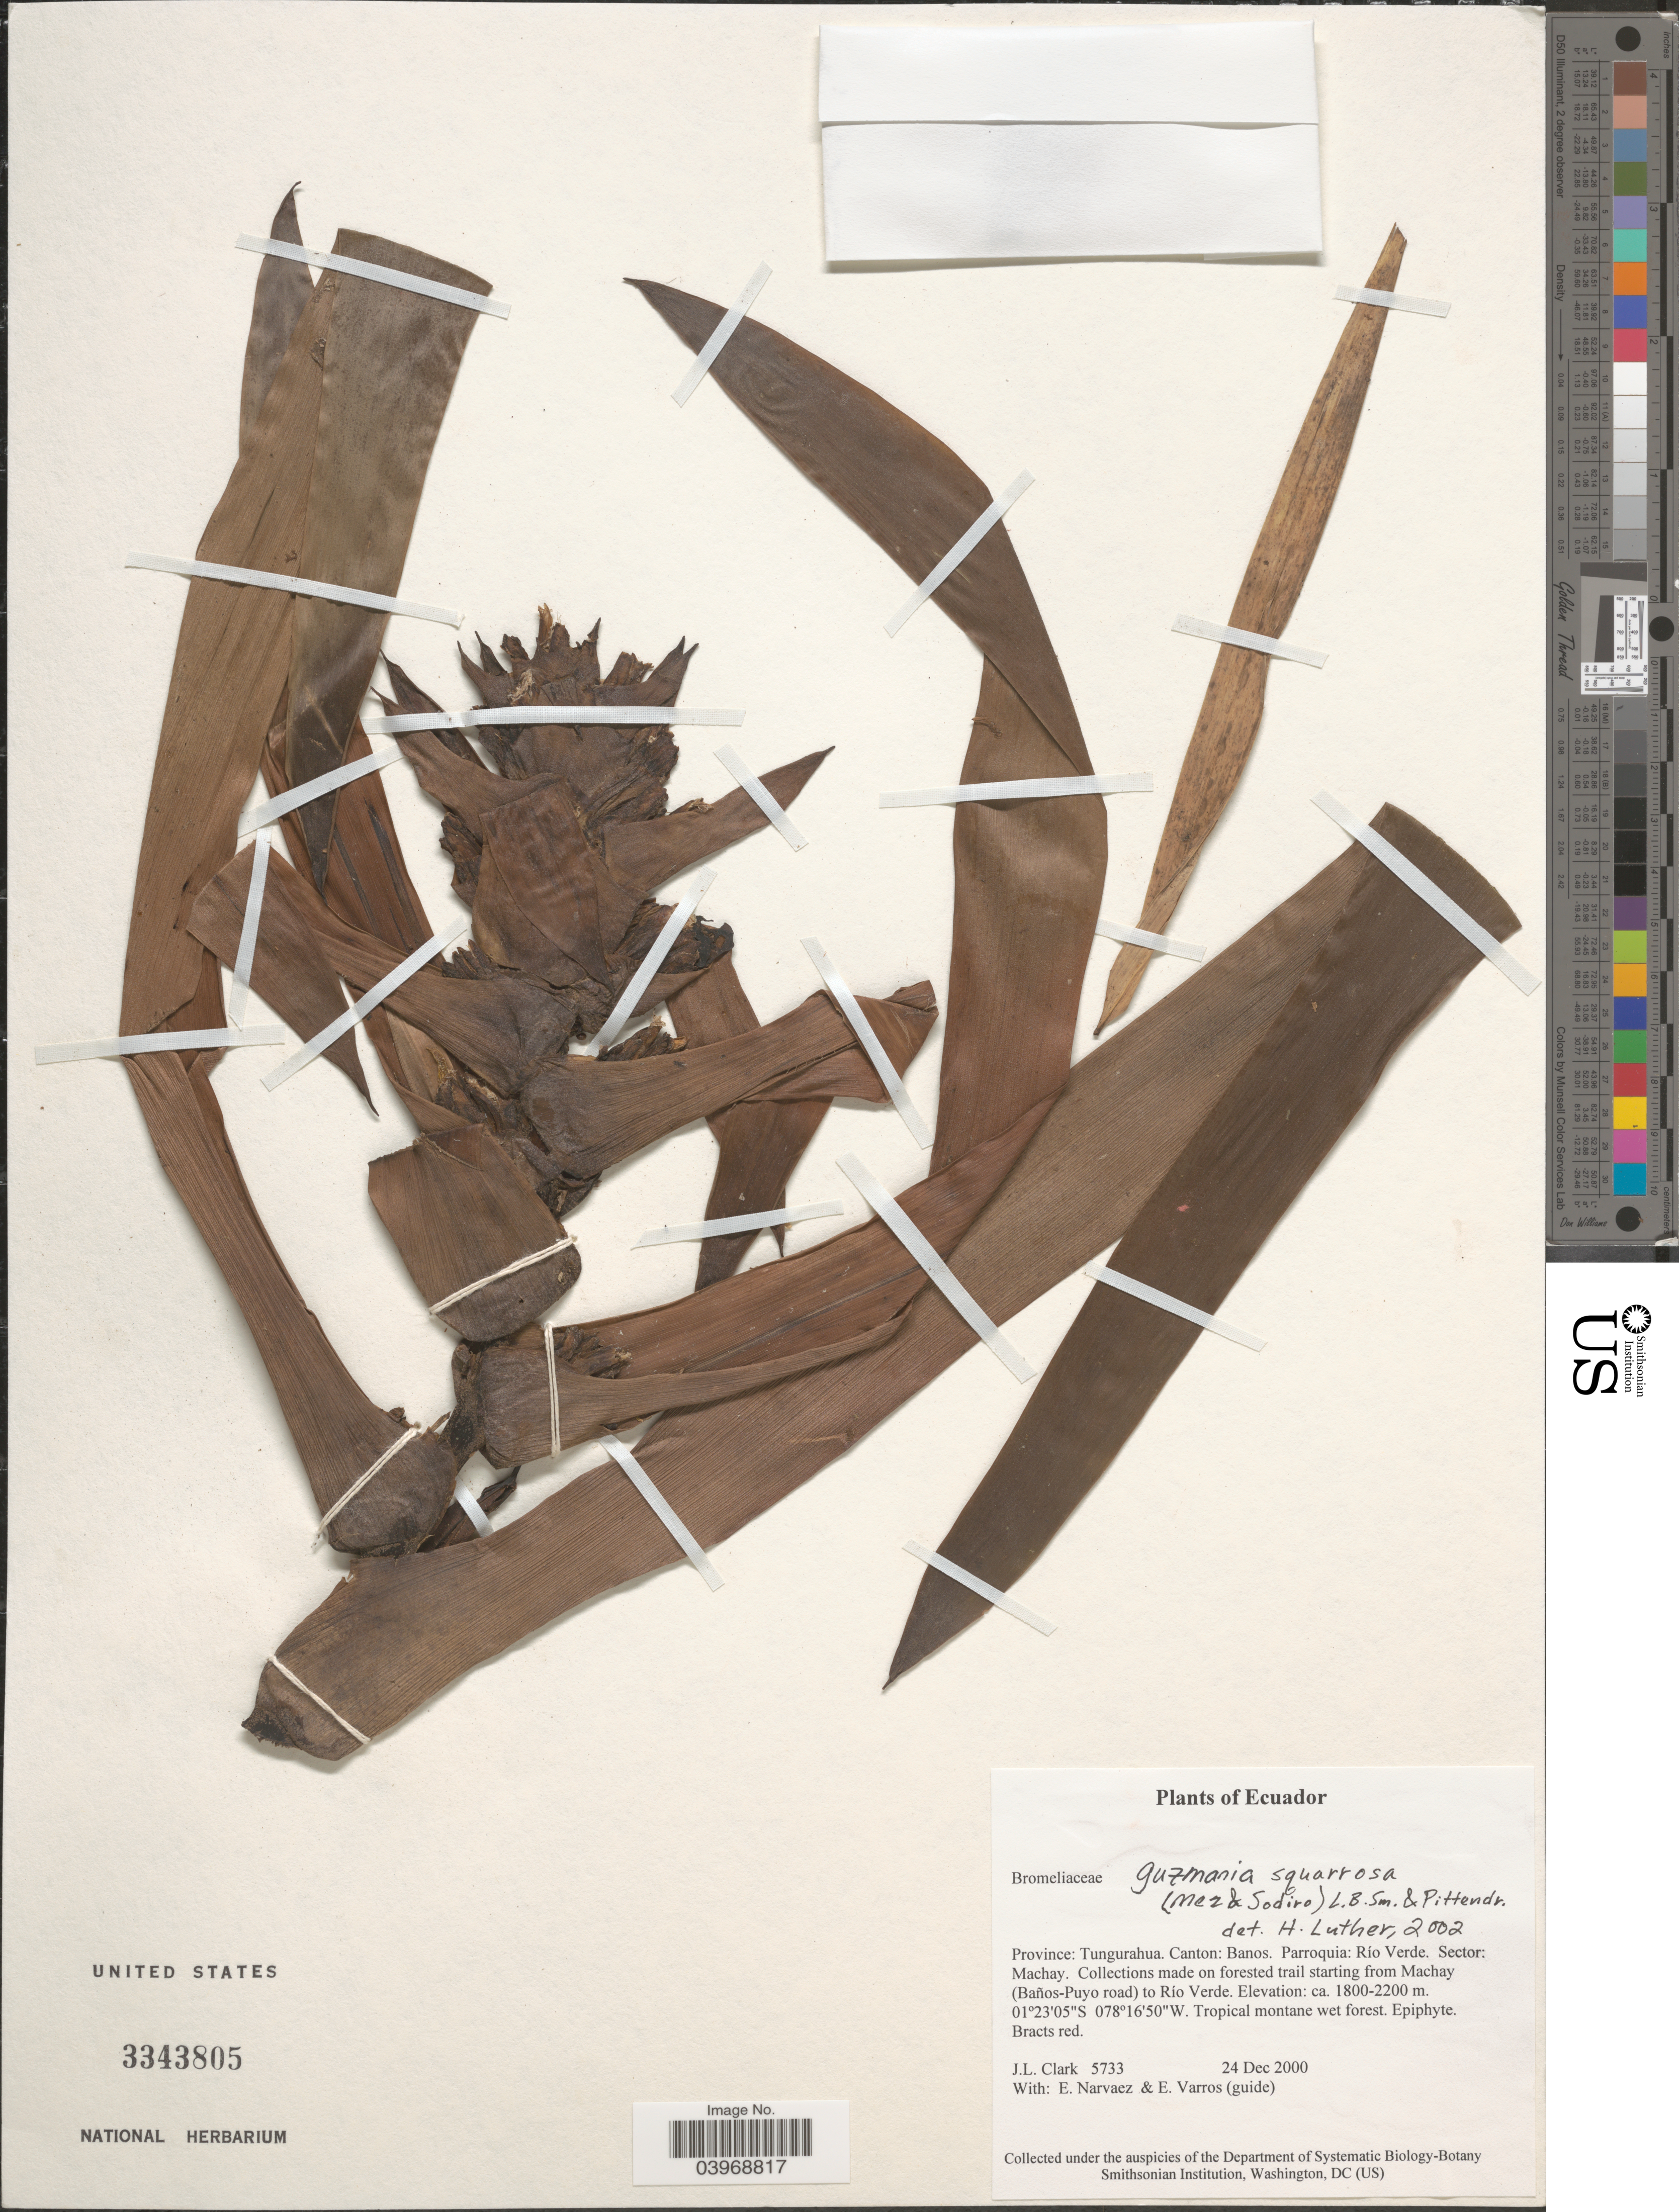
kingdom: Plantae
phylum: Tracheophyta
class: Liliopsida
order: Poales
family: Bromeliaceae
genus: Guzmania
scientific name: Guzmania squarrosa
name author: (Mez & Sodiro) L.B. Sm. & Pittendr.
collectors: J. L. Clark, E. Narváez & E. Varros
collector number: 5733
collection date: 2000-12-24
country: Ecuador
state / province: Tungurahua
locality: Canton: Banos. Parroquia: Río Verde. Sector: Machay. On forested trail starting from Machay (Baños-Puyo road) to Río Verde.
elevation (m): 1800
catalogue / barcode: US 3343805